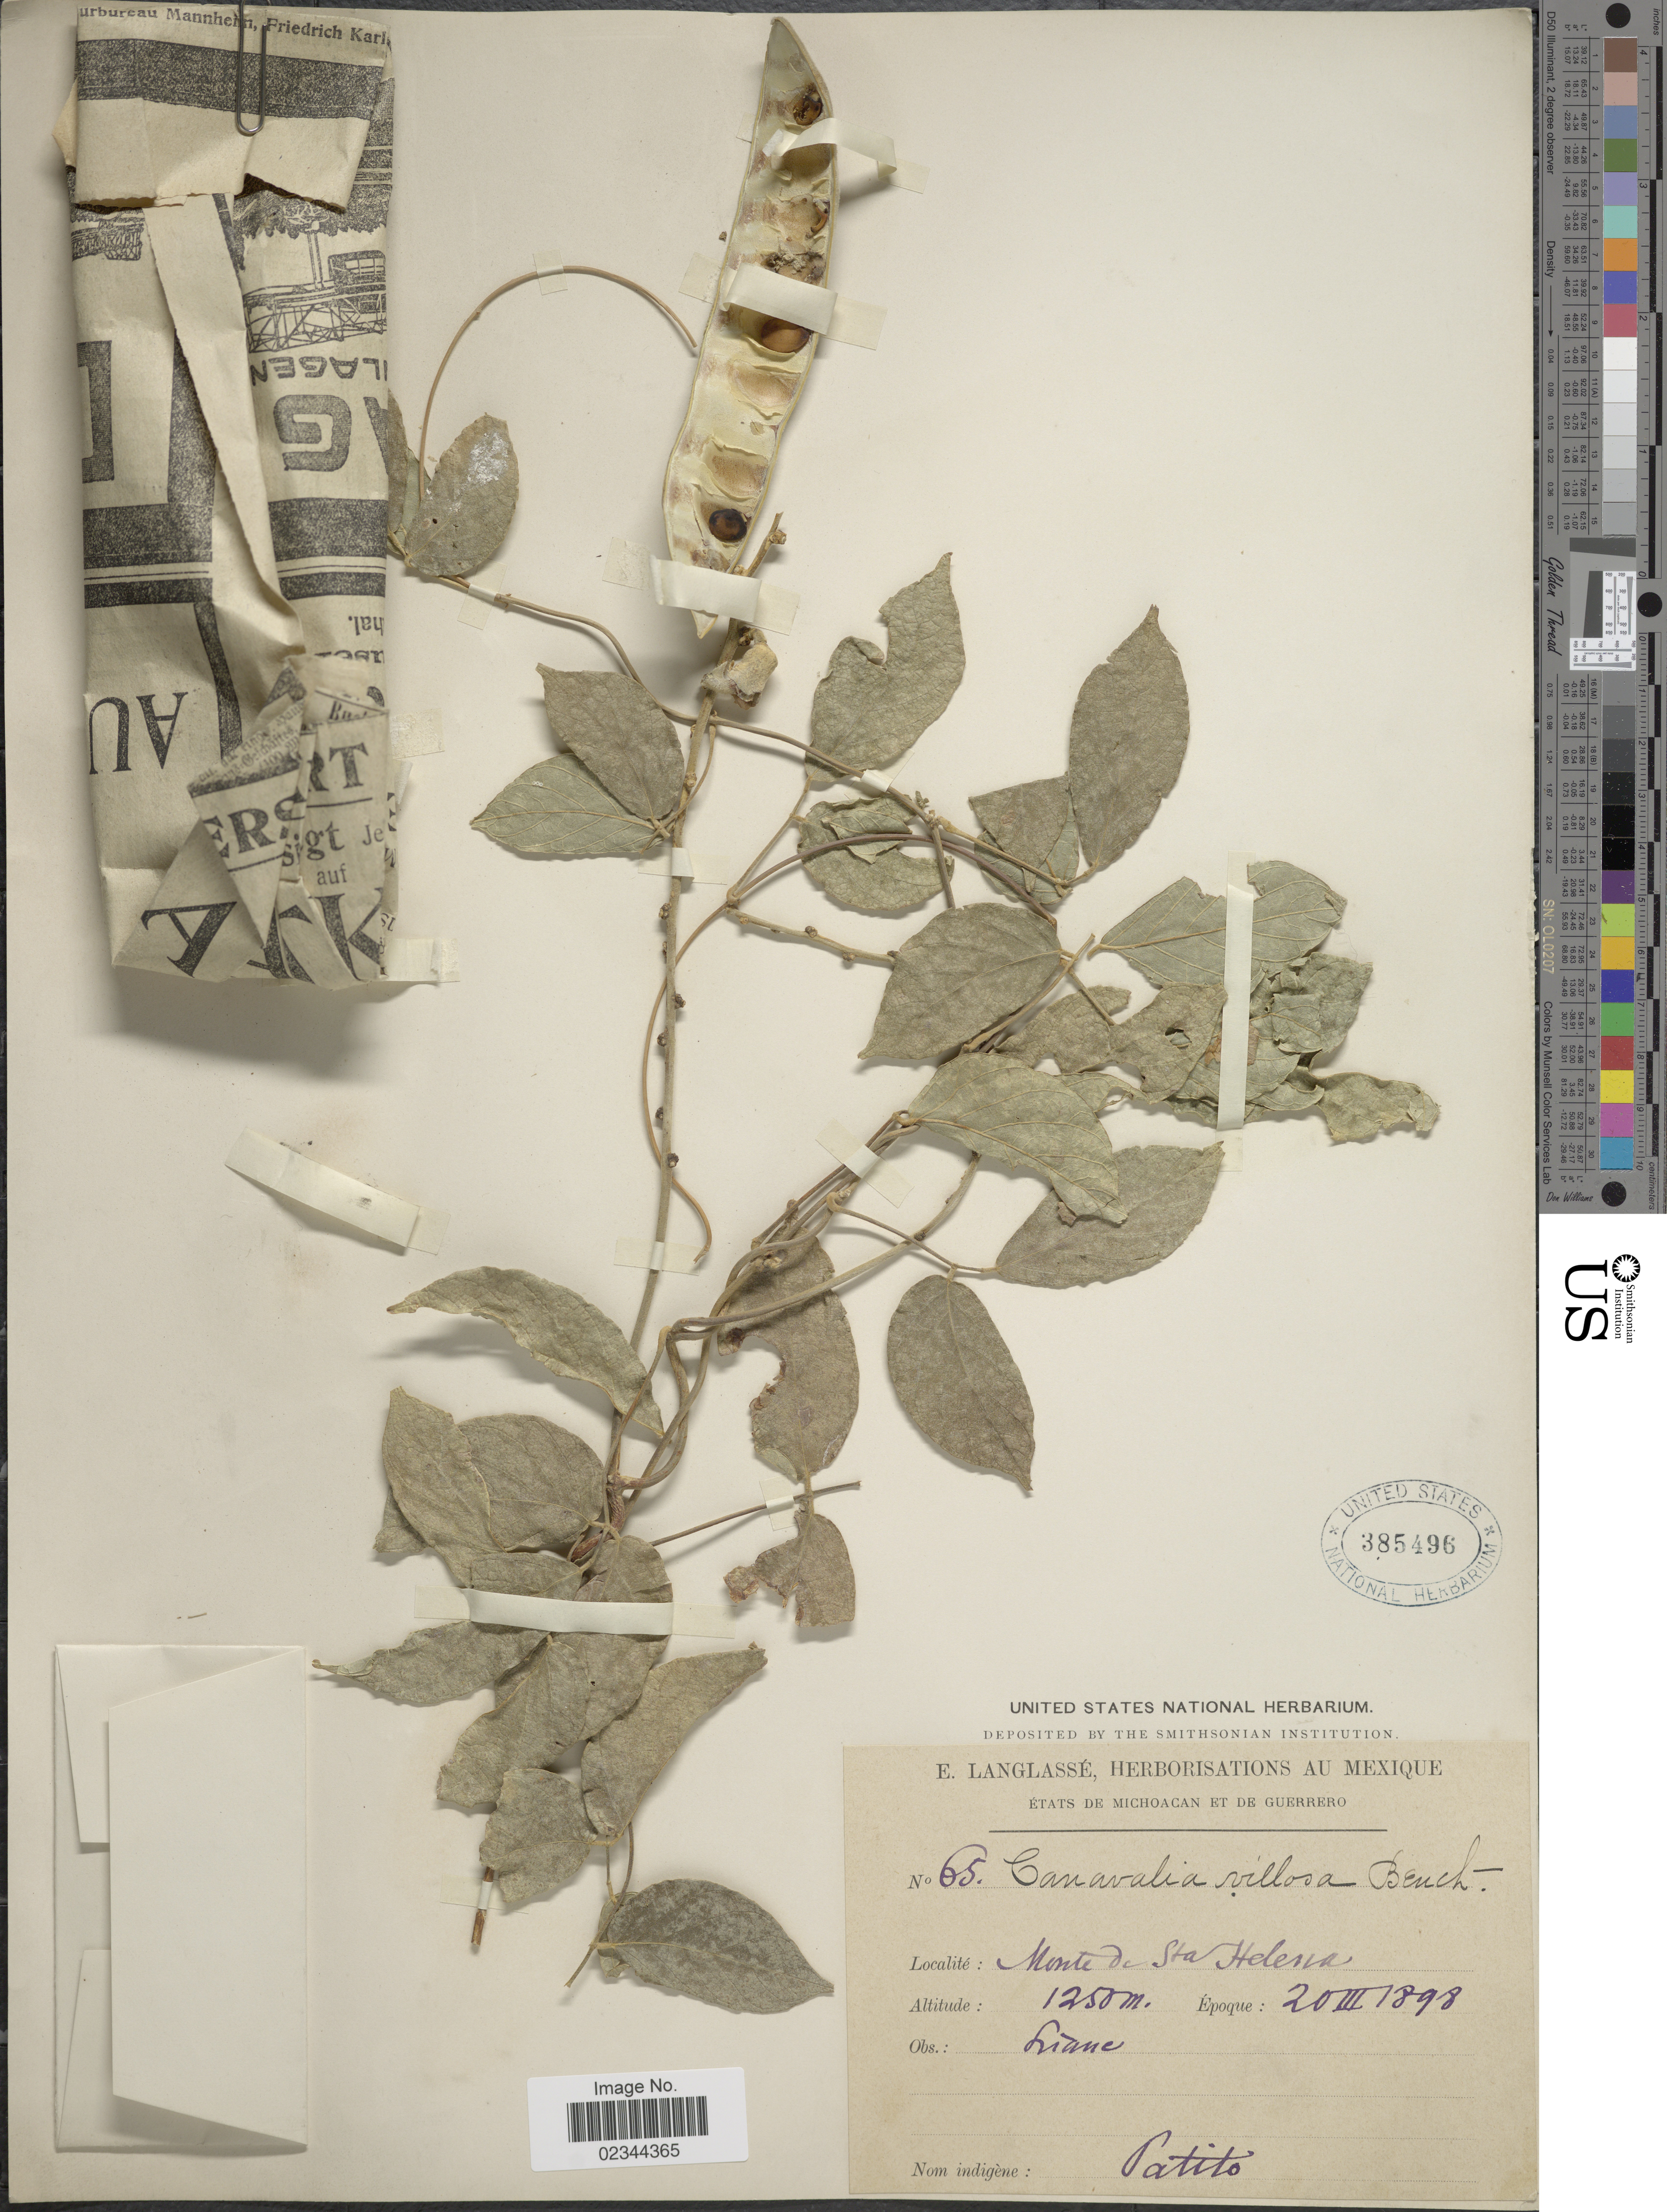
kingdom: Plantae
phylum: Tracheophyta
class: Magnoliopsida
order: Fabales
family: Fabaceae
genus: Canavalia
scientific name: Canavalia villosa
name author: Benth.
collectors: E. Langlassé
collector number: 65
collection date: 1898-03-20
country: Mexico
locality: Etats de Michoacan et de Guerrero, Monte de Sta Helena.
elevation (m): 1250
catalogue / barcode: US 385496